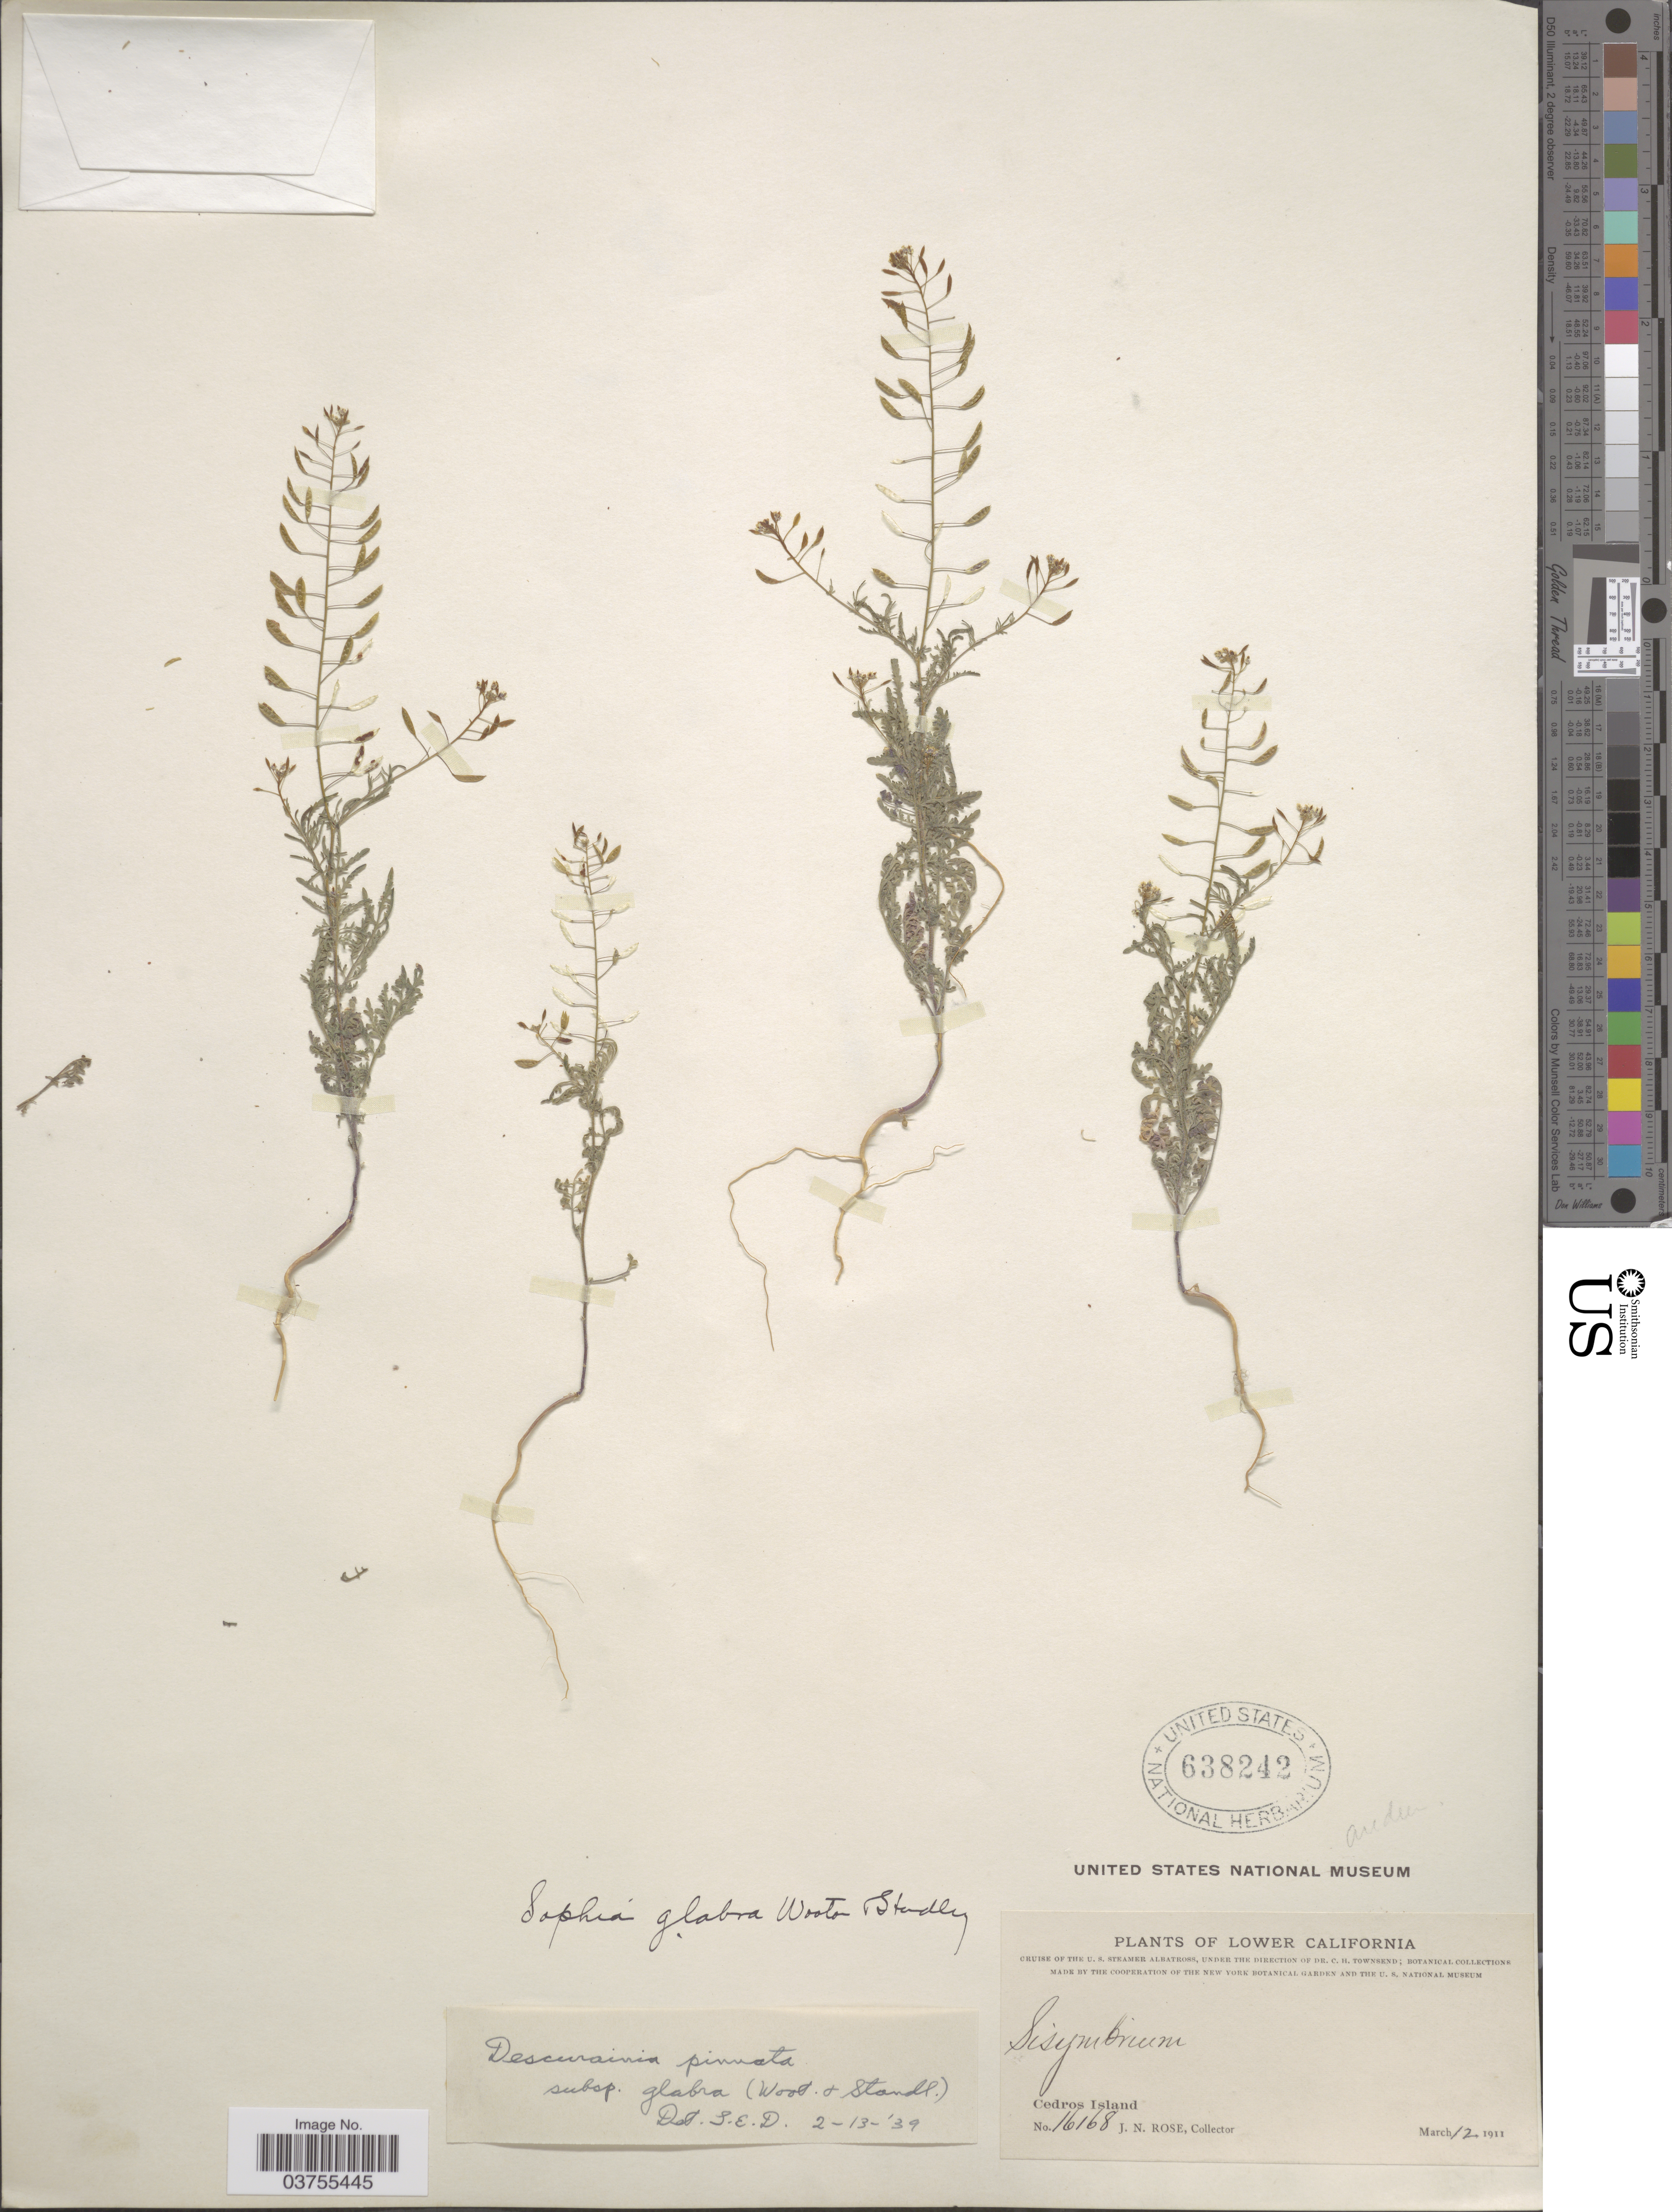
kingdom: Plantae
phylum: Tracheophyta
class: Magnoliopsida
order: Brassicales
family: Brassicaceae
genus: Descurainia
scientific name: Descurainia pinnata subsp. glabra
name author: (Wooton & Standl.) Detling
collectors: J. N. Rose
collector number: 16168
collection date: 1911-03-12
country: Mexico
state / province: Baja California Norte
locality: Lower California. Cedros Island.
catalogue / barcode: US 638242